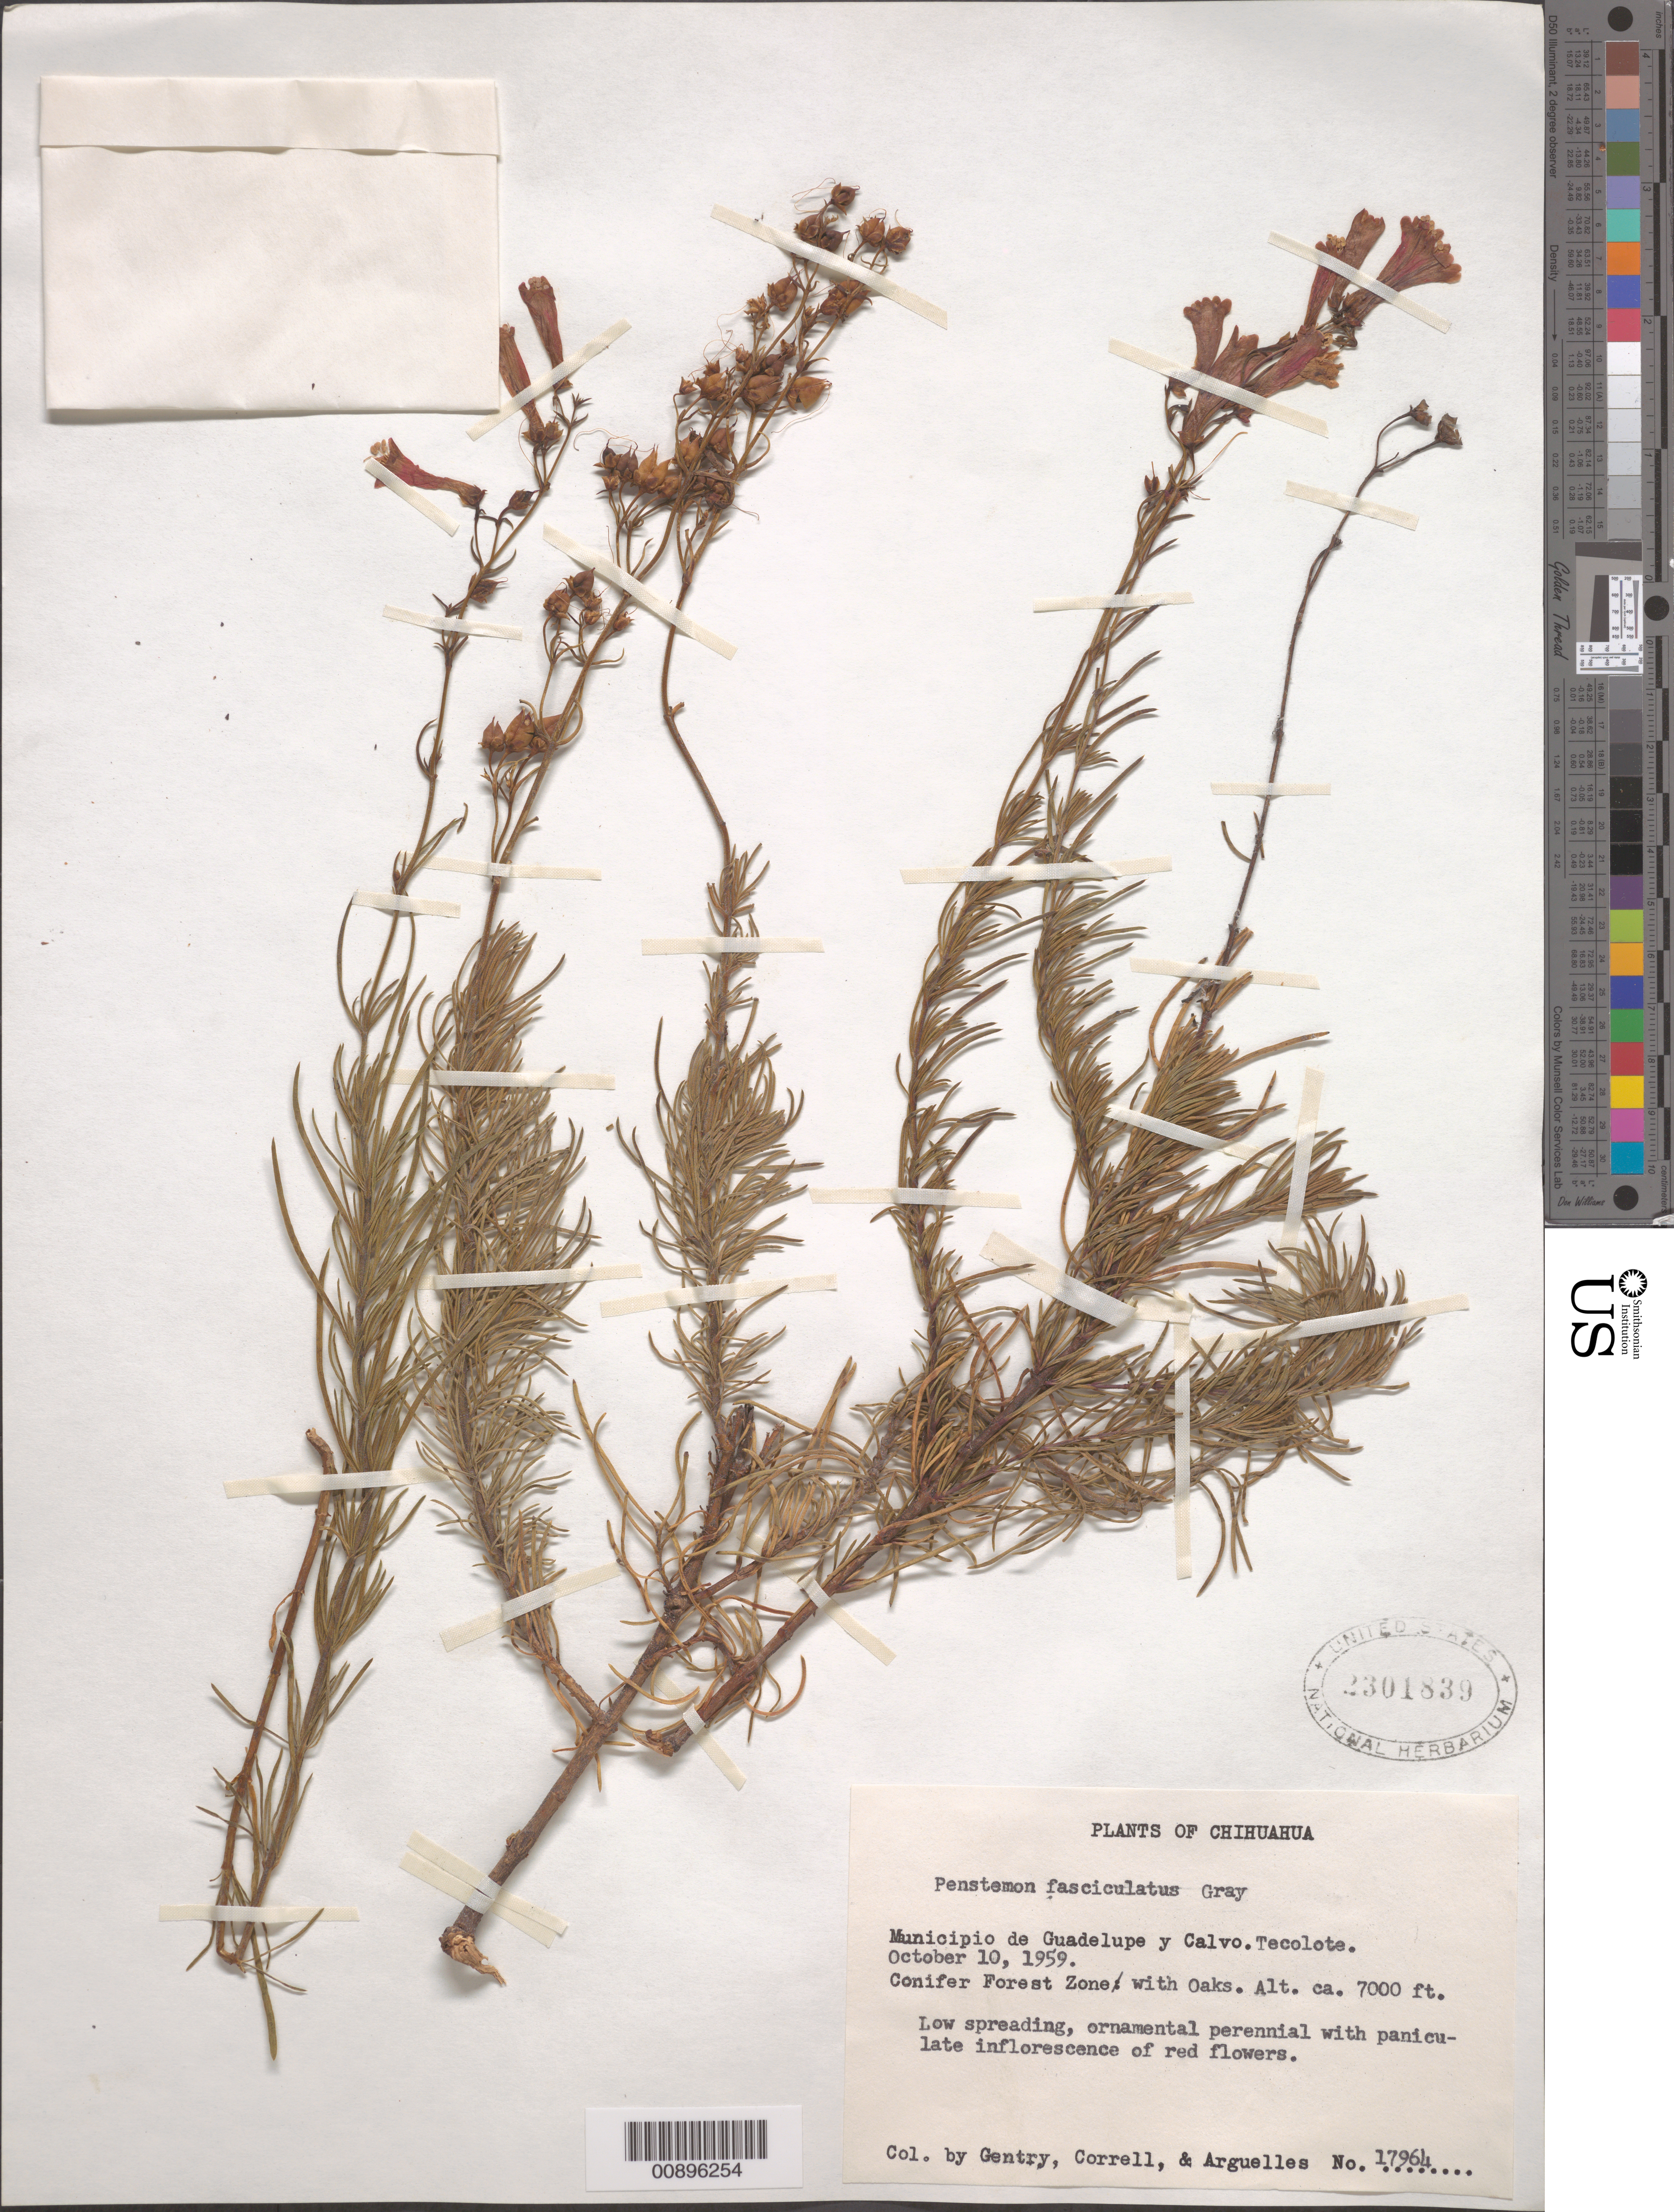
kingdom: Plantae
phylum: Tracheophyta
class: Magnoliopsida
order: Lamiales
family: Plantaginaceae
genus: Penstemon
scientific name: Penstemon fasciculatus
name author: A. Gray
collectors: Gentry, --, -- Correll & Arguelles, --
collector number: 17964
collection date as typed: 10 Oct 1959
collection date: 1959-10-10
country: Mexico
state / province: Chihuahua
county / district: Guadalupe y Calvo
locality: Municipio de Guadalupe y Calvo. Tecolote.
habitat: Conifer Forest Zone with Oaks.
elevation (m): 2134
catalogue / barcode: US 2301839